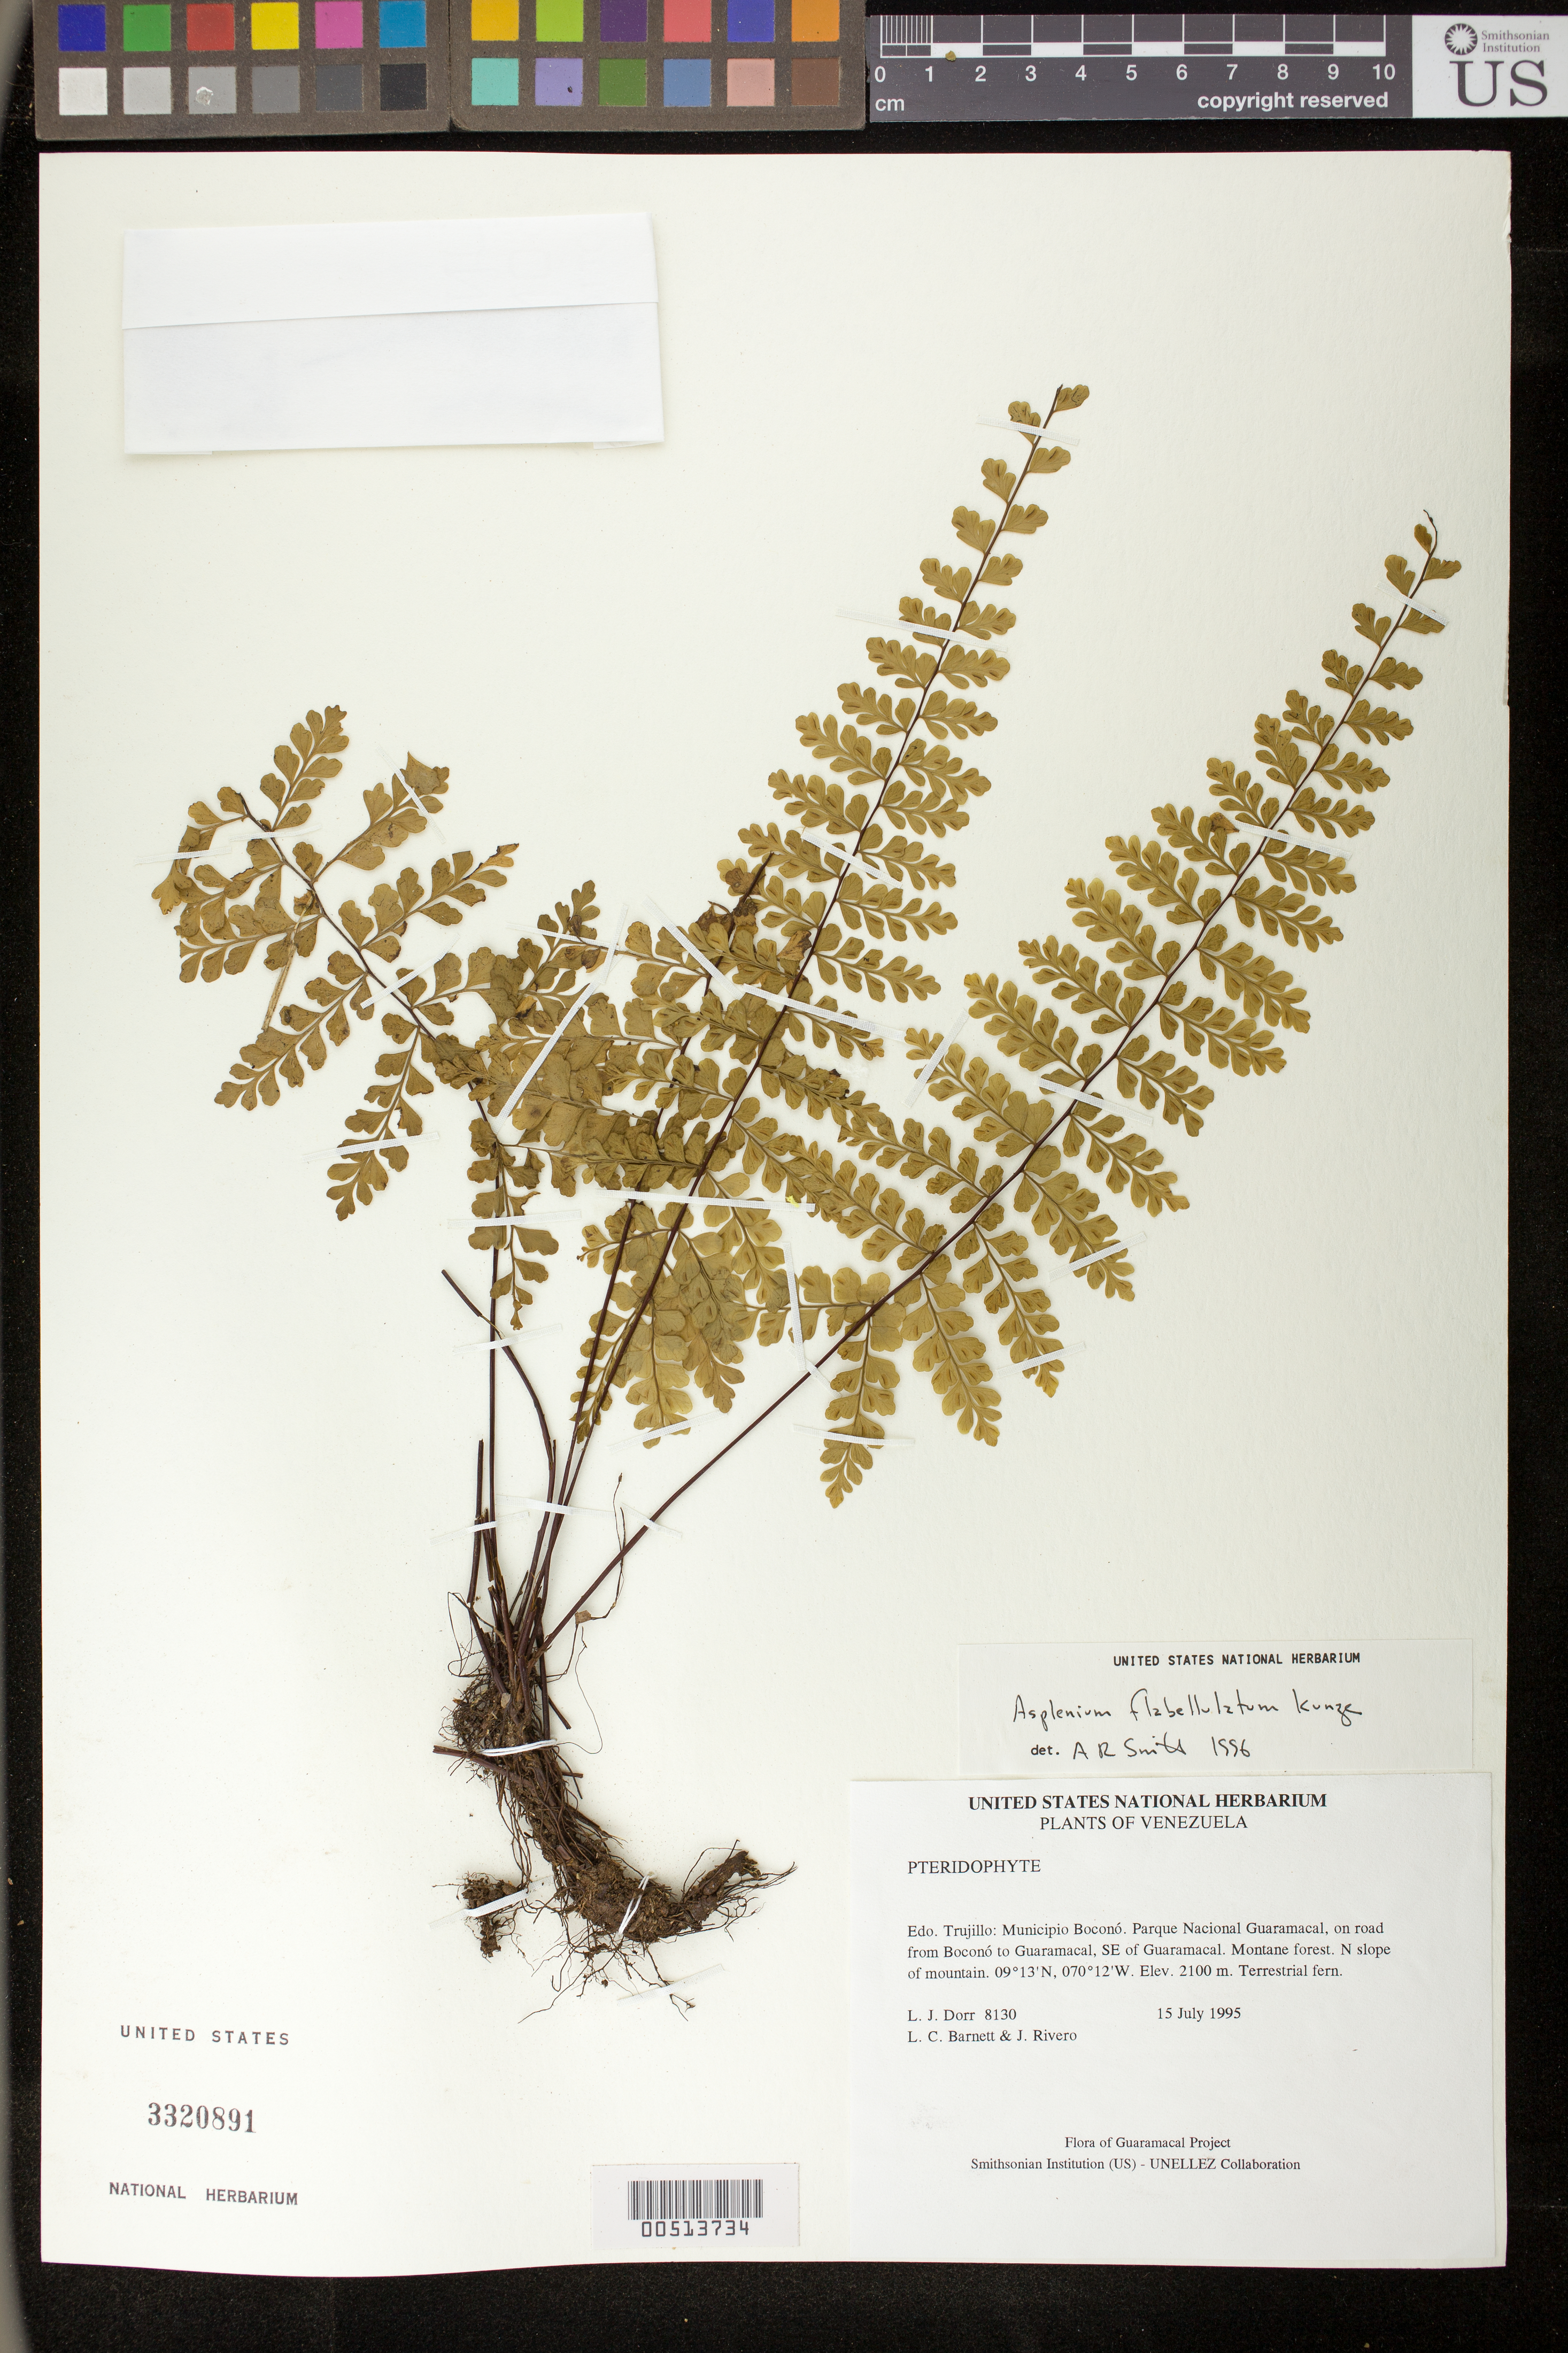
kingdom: Plantae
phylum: Tracheophyta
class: Polypodiopsida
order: Polypodiales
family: Aspleniaceae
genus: Asplenium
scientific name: Asplenium flabellulatum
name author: Kunze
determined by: Smith, Alan R., (UC)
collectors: L. J. Dorr, L. C. Barnett & J. Rivero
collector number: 8130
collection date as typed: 15 Jul 1995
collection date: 1995-07-15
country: Venezuela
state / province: Trujillo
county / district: Boconó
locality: Parque Nacional Guaramacal, road from Boconó to Guaramacal, SE of Boconó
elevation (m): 2100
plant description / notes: PORT, UC, US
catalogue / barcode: US 3320891